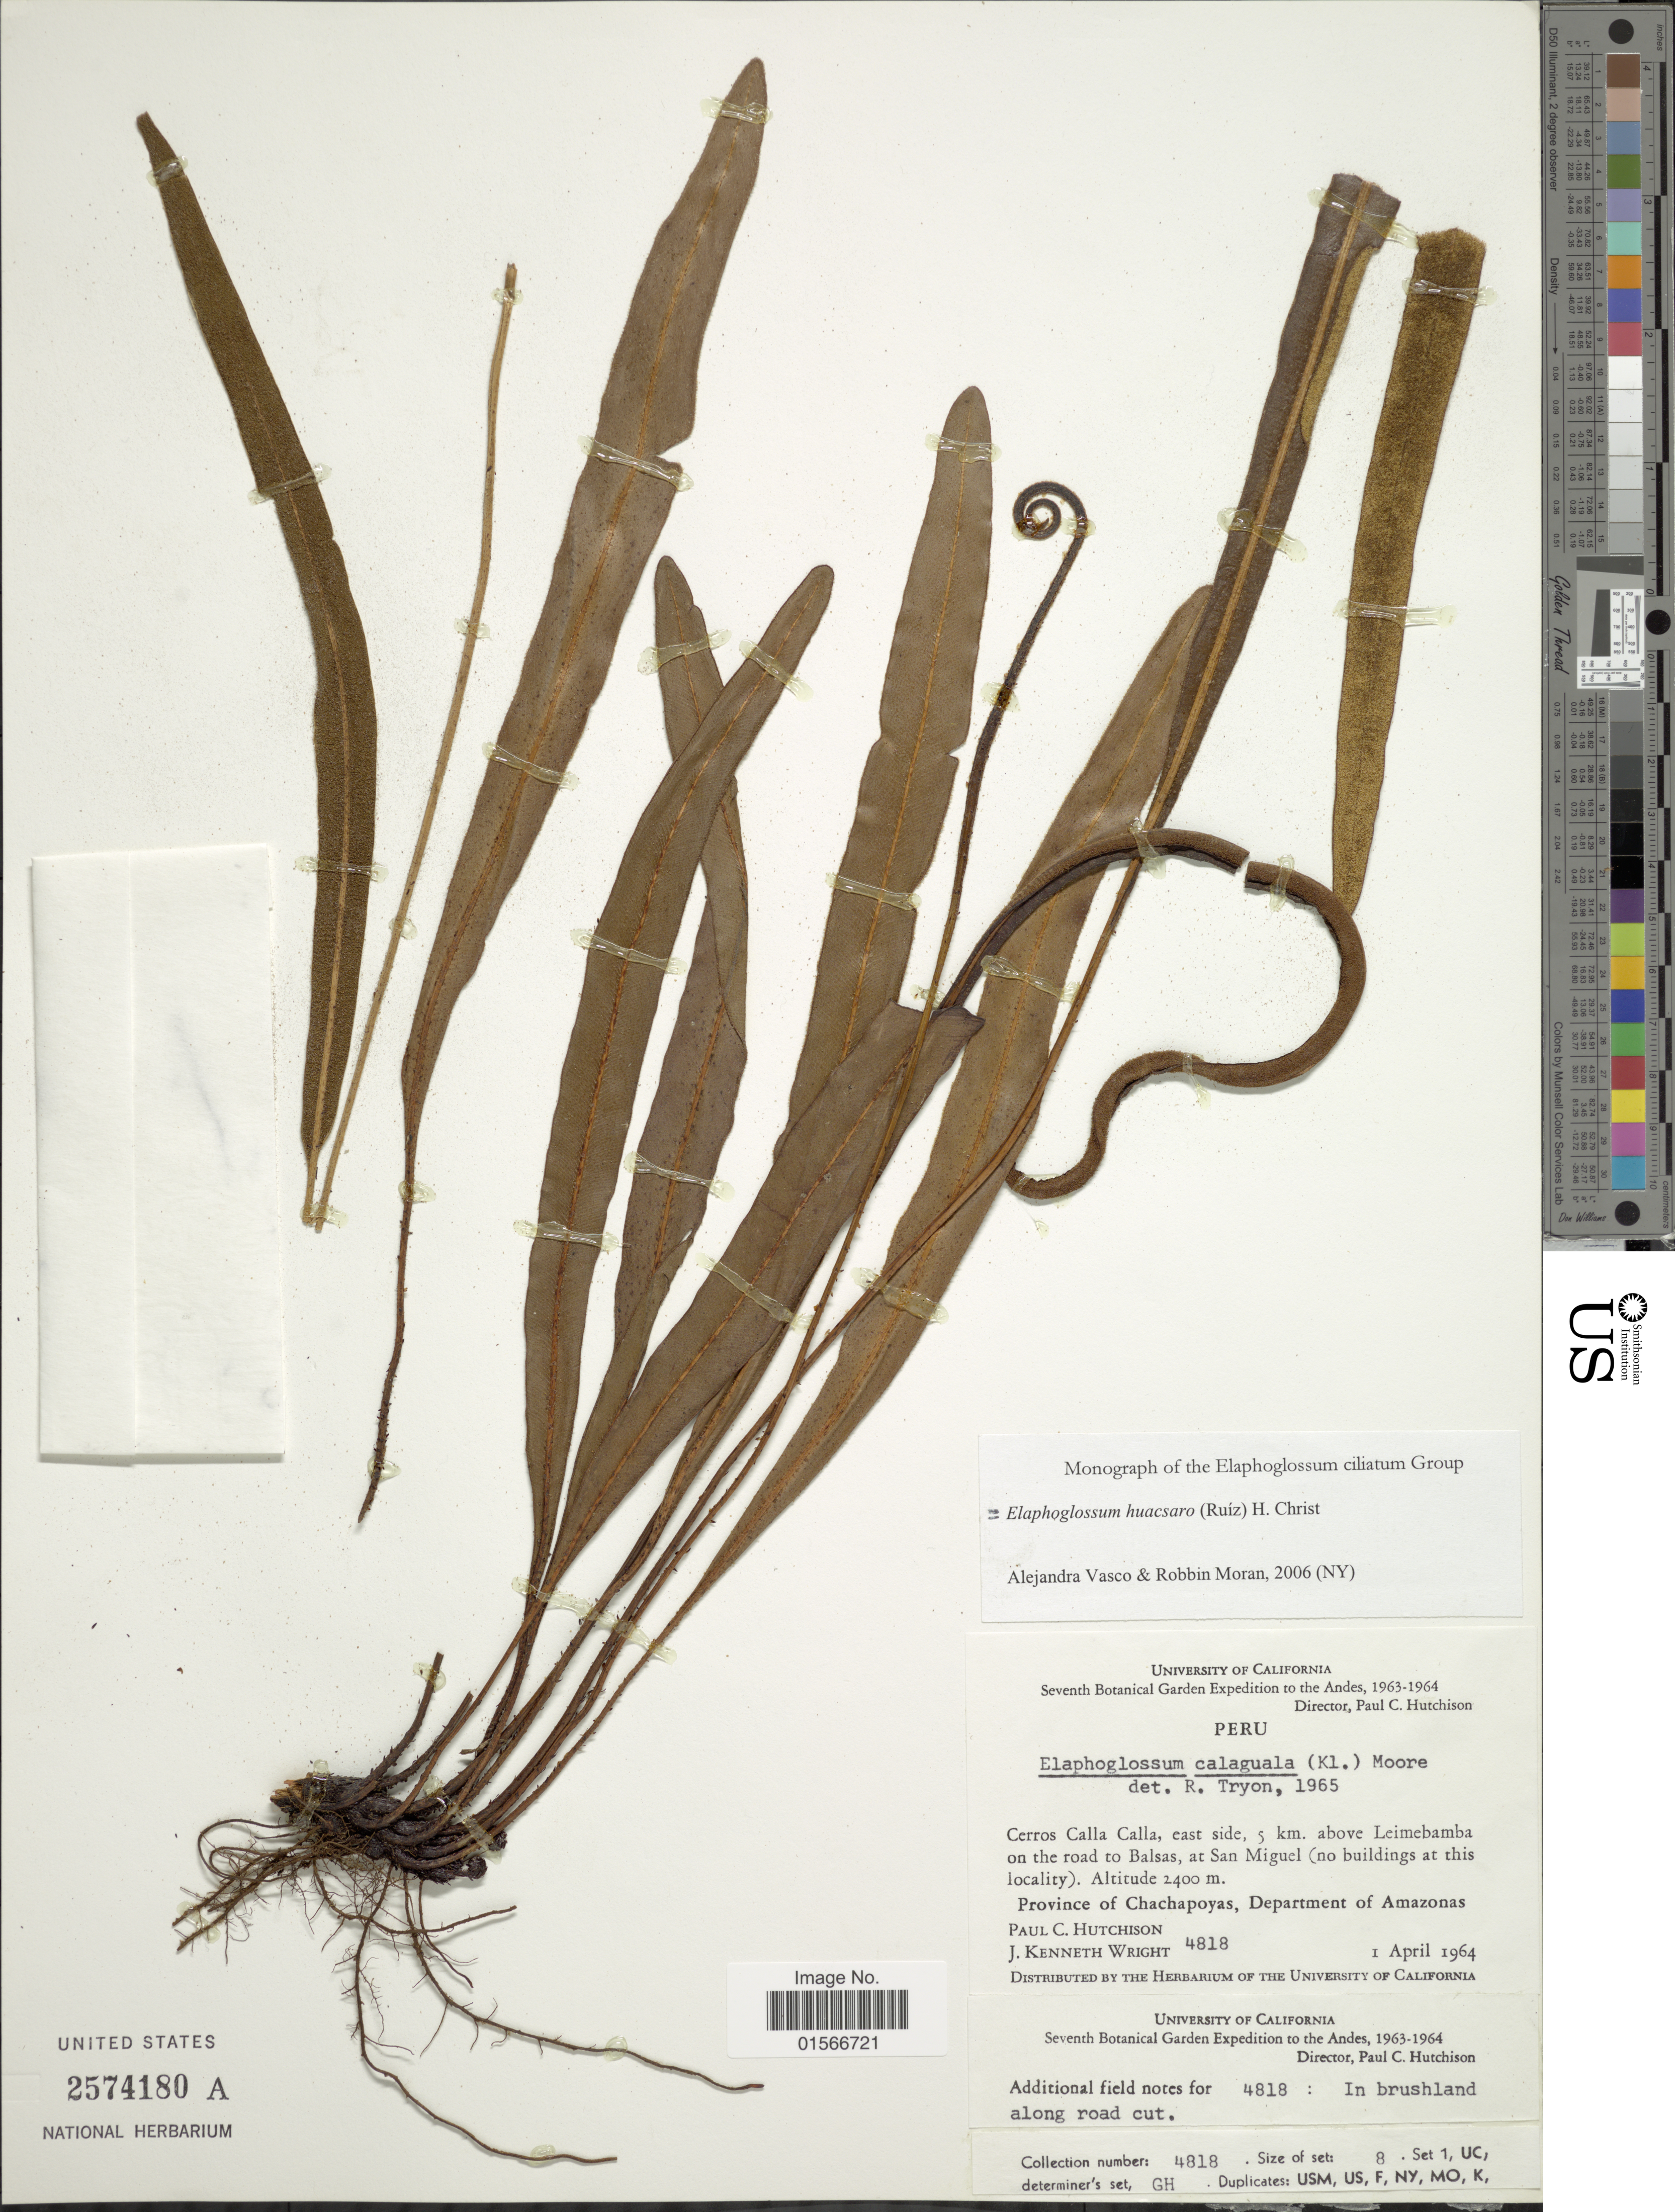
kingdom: Plantae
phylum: Tracheophyta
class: Polypodiopsida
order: Polypodiales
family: Dryopteridaceae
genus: Elaphoglossum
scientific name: Elaphoglossum huacsaro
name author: (Ruiz) Christ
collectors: P. C. Hutchison & J. K. Wright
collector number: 4818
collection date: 1964-04-01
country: Peru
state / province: Amazonas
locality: Cerros Calla Calla, east side, 5 km above Leimebamba on the road to Balsas, at San Miguel, Province of Chachapoyas, Department of Amazonas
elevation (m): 2400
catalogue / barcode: US 2574180A